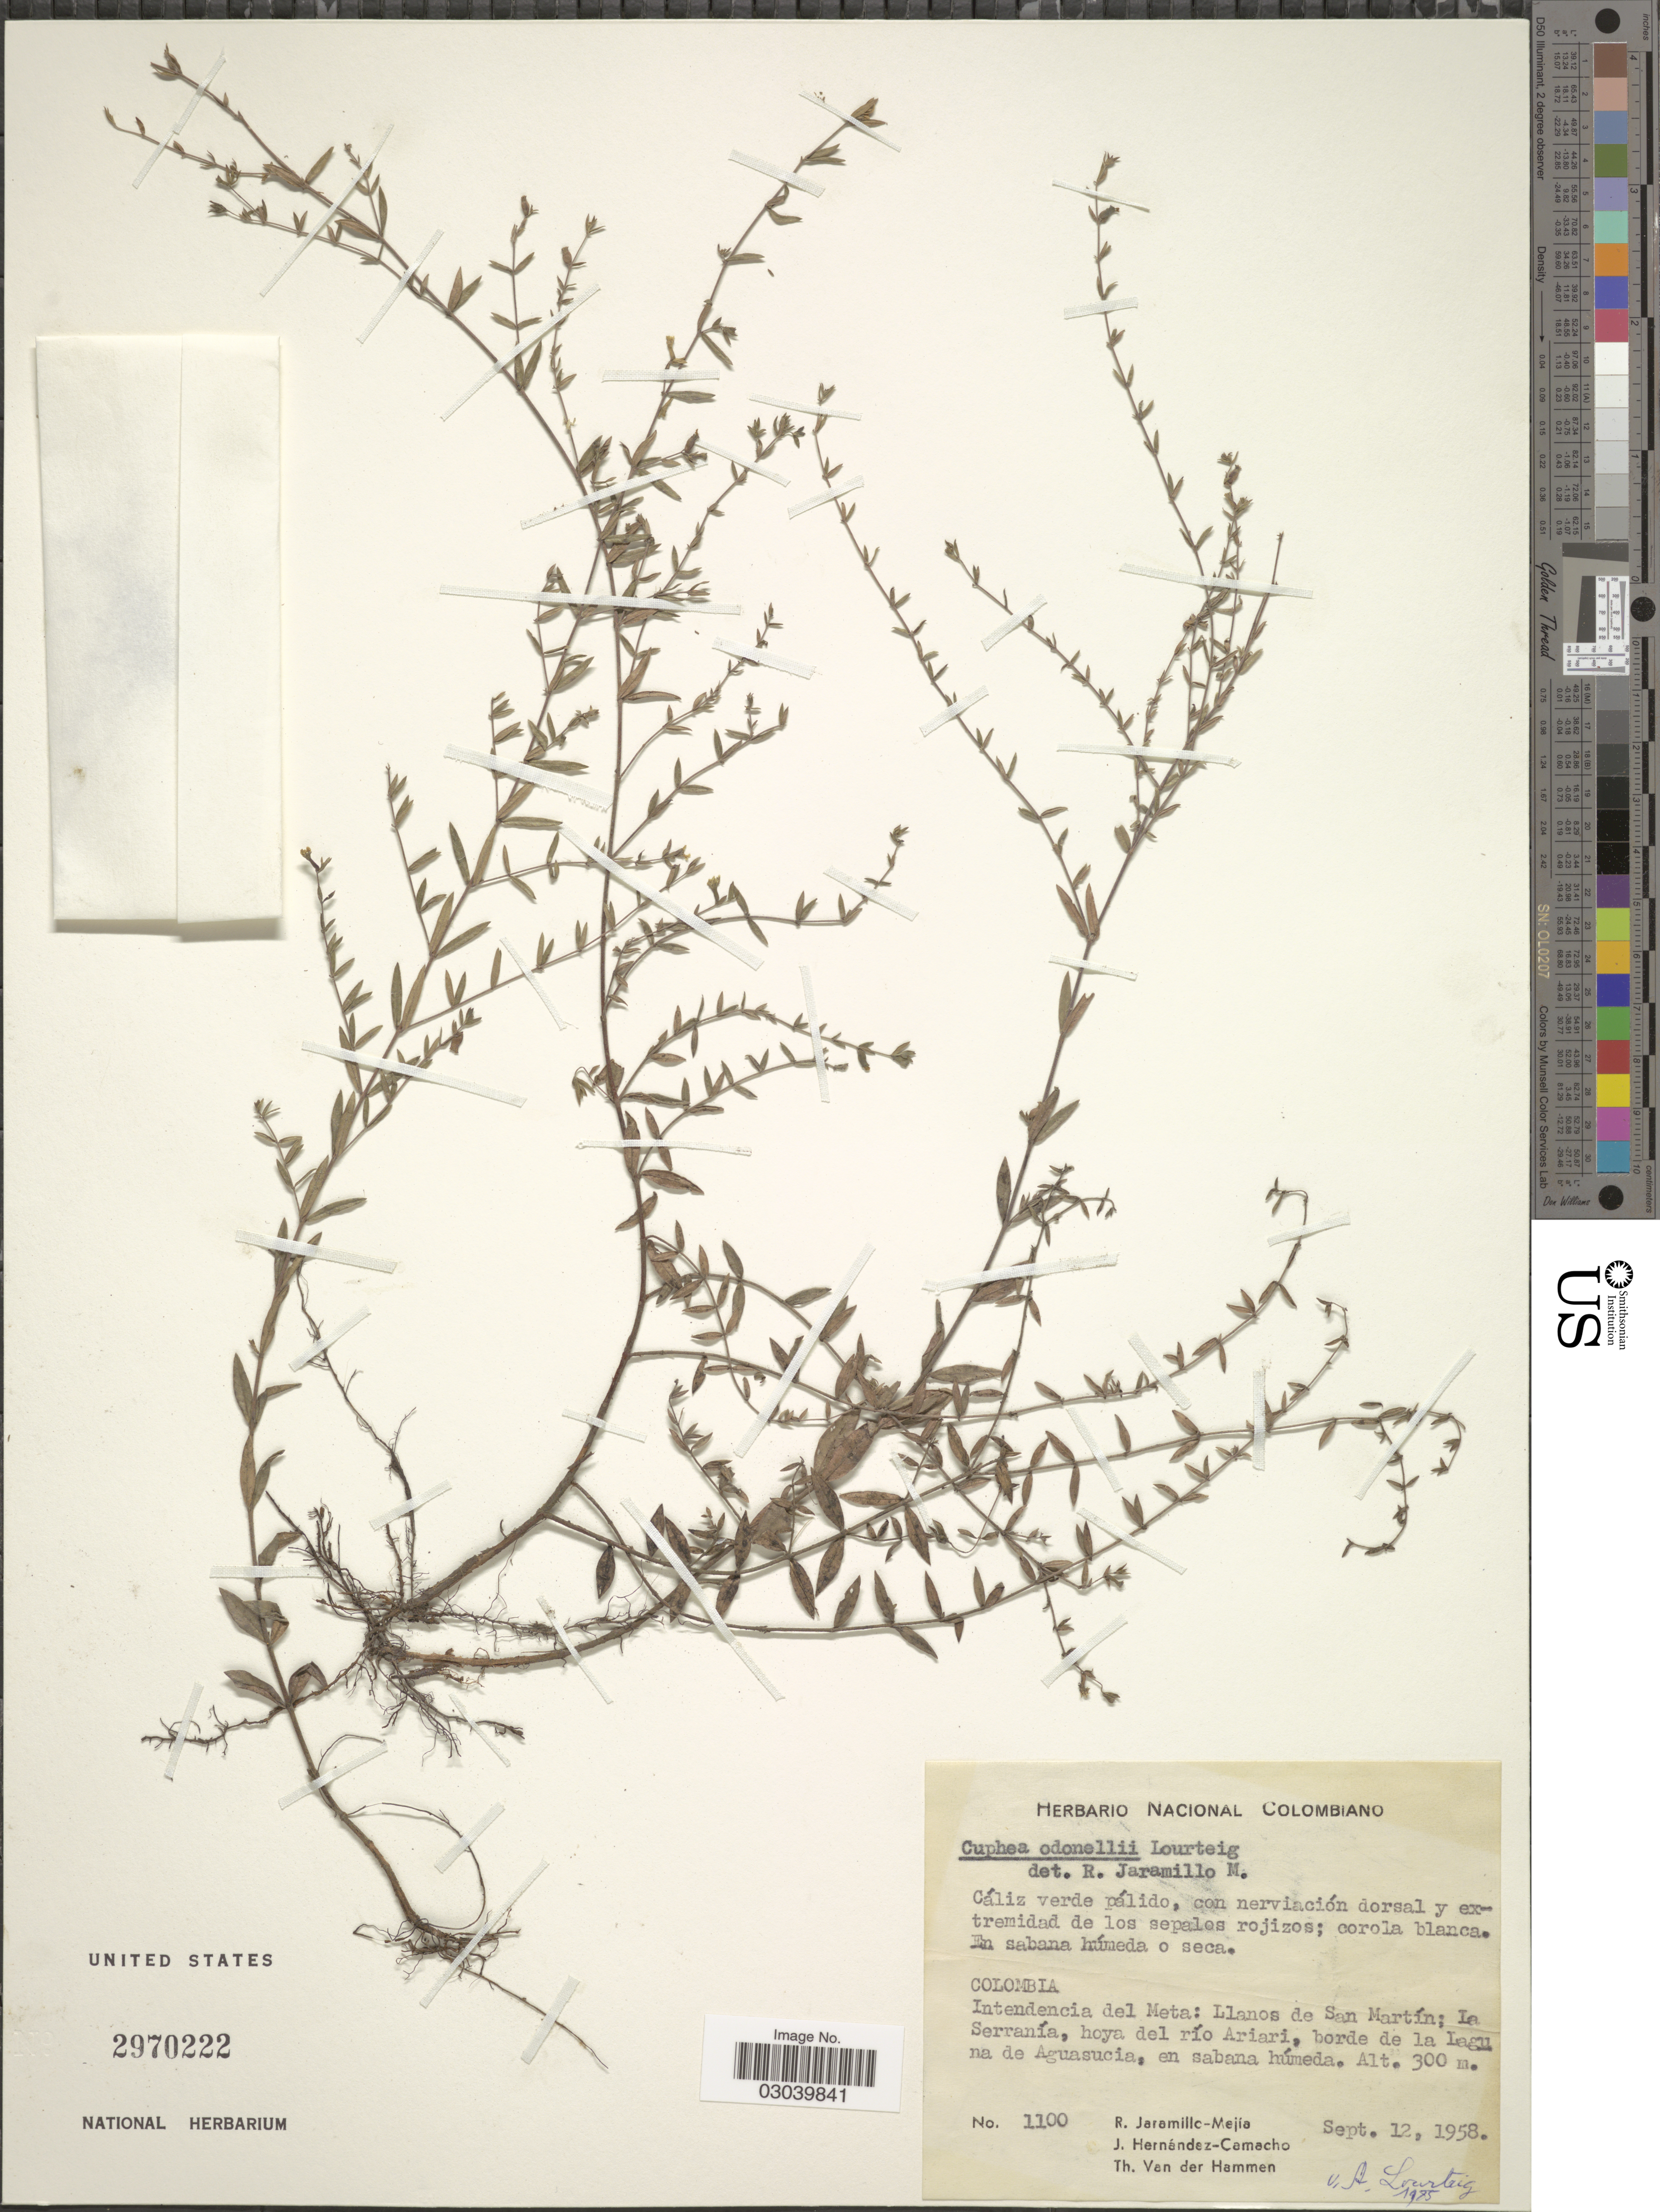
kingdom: Plantae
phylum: Tracheophyta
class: Magnoliopsida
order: Myrtales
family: Lythraceae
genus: Cuphea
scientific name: Cuphea odonellii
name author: Lourteig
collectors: R. Jaramillo M., J. Hernández-Camacho & T. Hammen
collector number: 1100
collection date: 1958-09-12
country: Colombia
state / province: Meta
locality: Intendencia del Meta: Llanos de San Martín; La Serranía, hoya del río Ariari, borde de la Laguna de Aguasucia, en sabana húmeda.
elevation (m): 300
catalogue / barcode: US 2970222